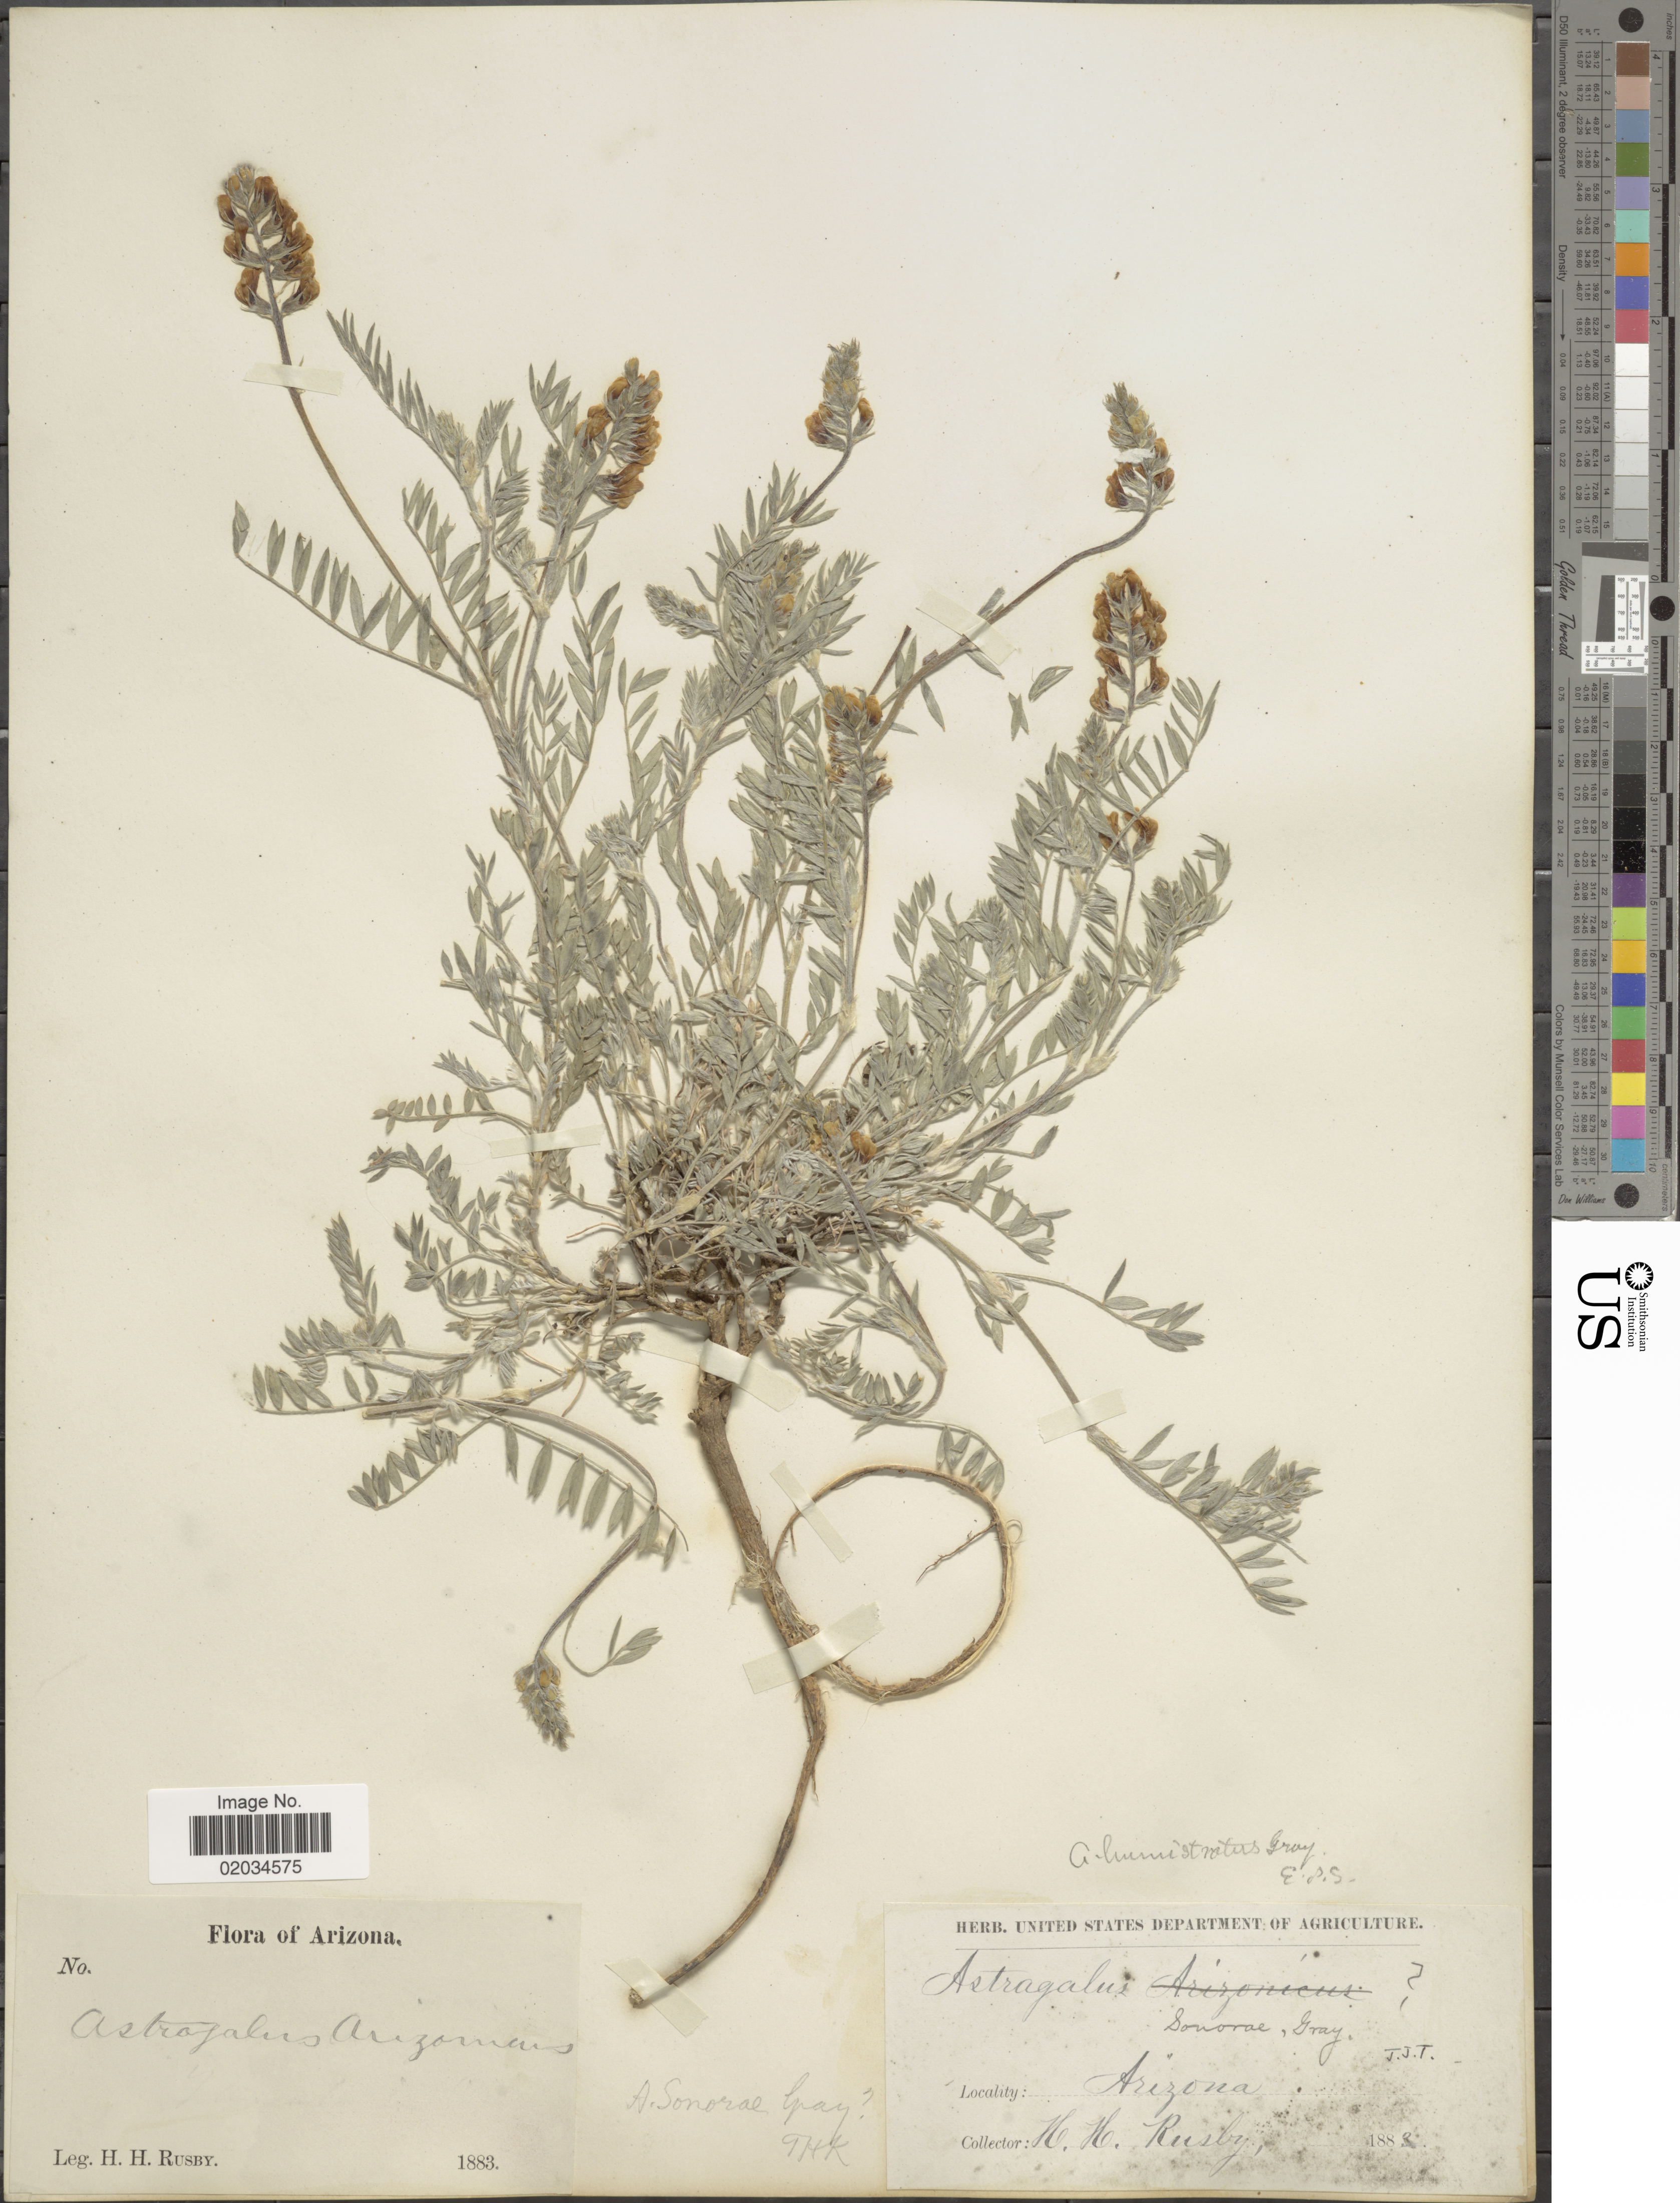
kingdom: Plantae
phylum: Tracheophyta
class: Magnoliopsida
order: Fabales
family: Fabaceae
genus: Astragalus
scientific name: Astragalus sonorae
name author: A. Gray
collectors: H. H. Rusby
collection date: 1883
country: United States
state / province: Arizona